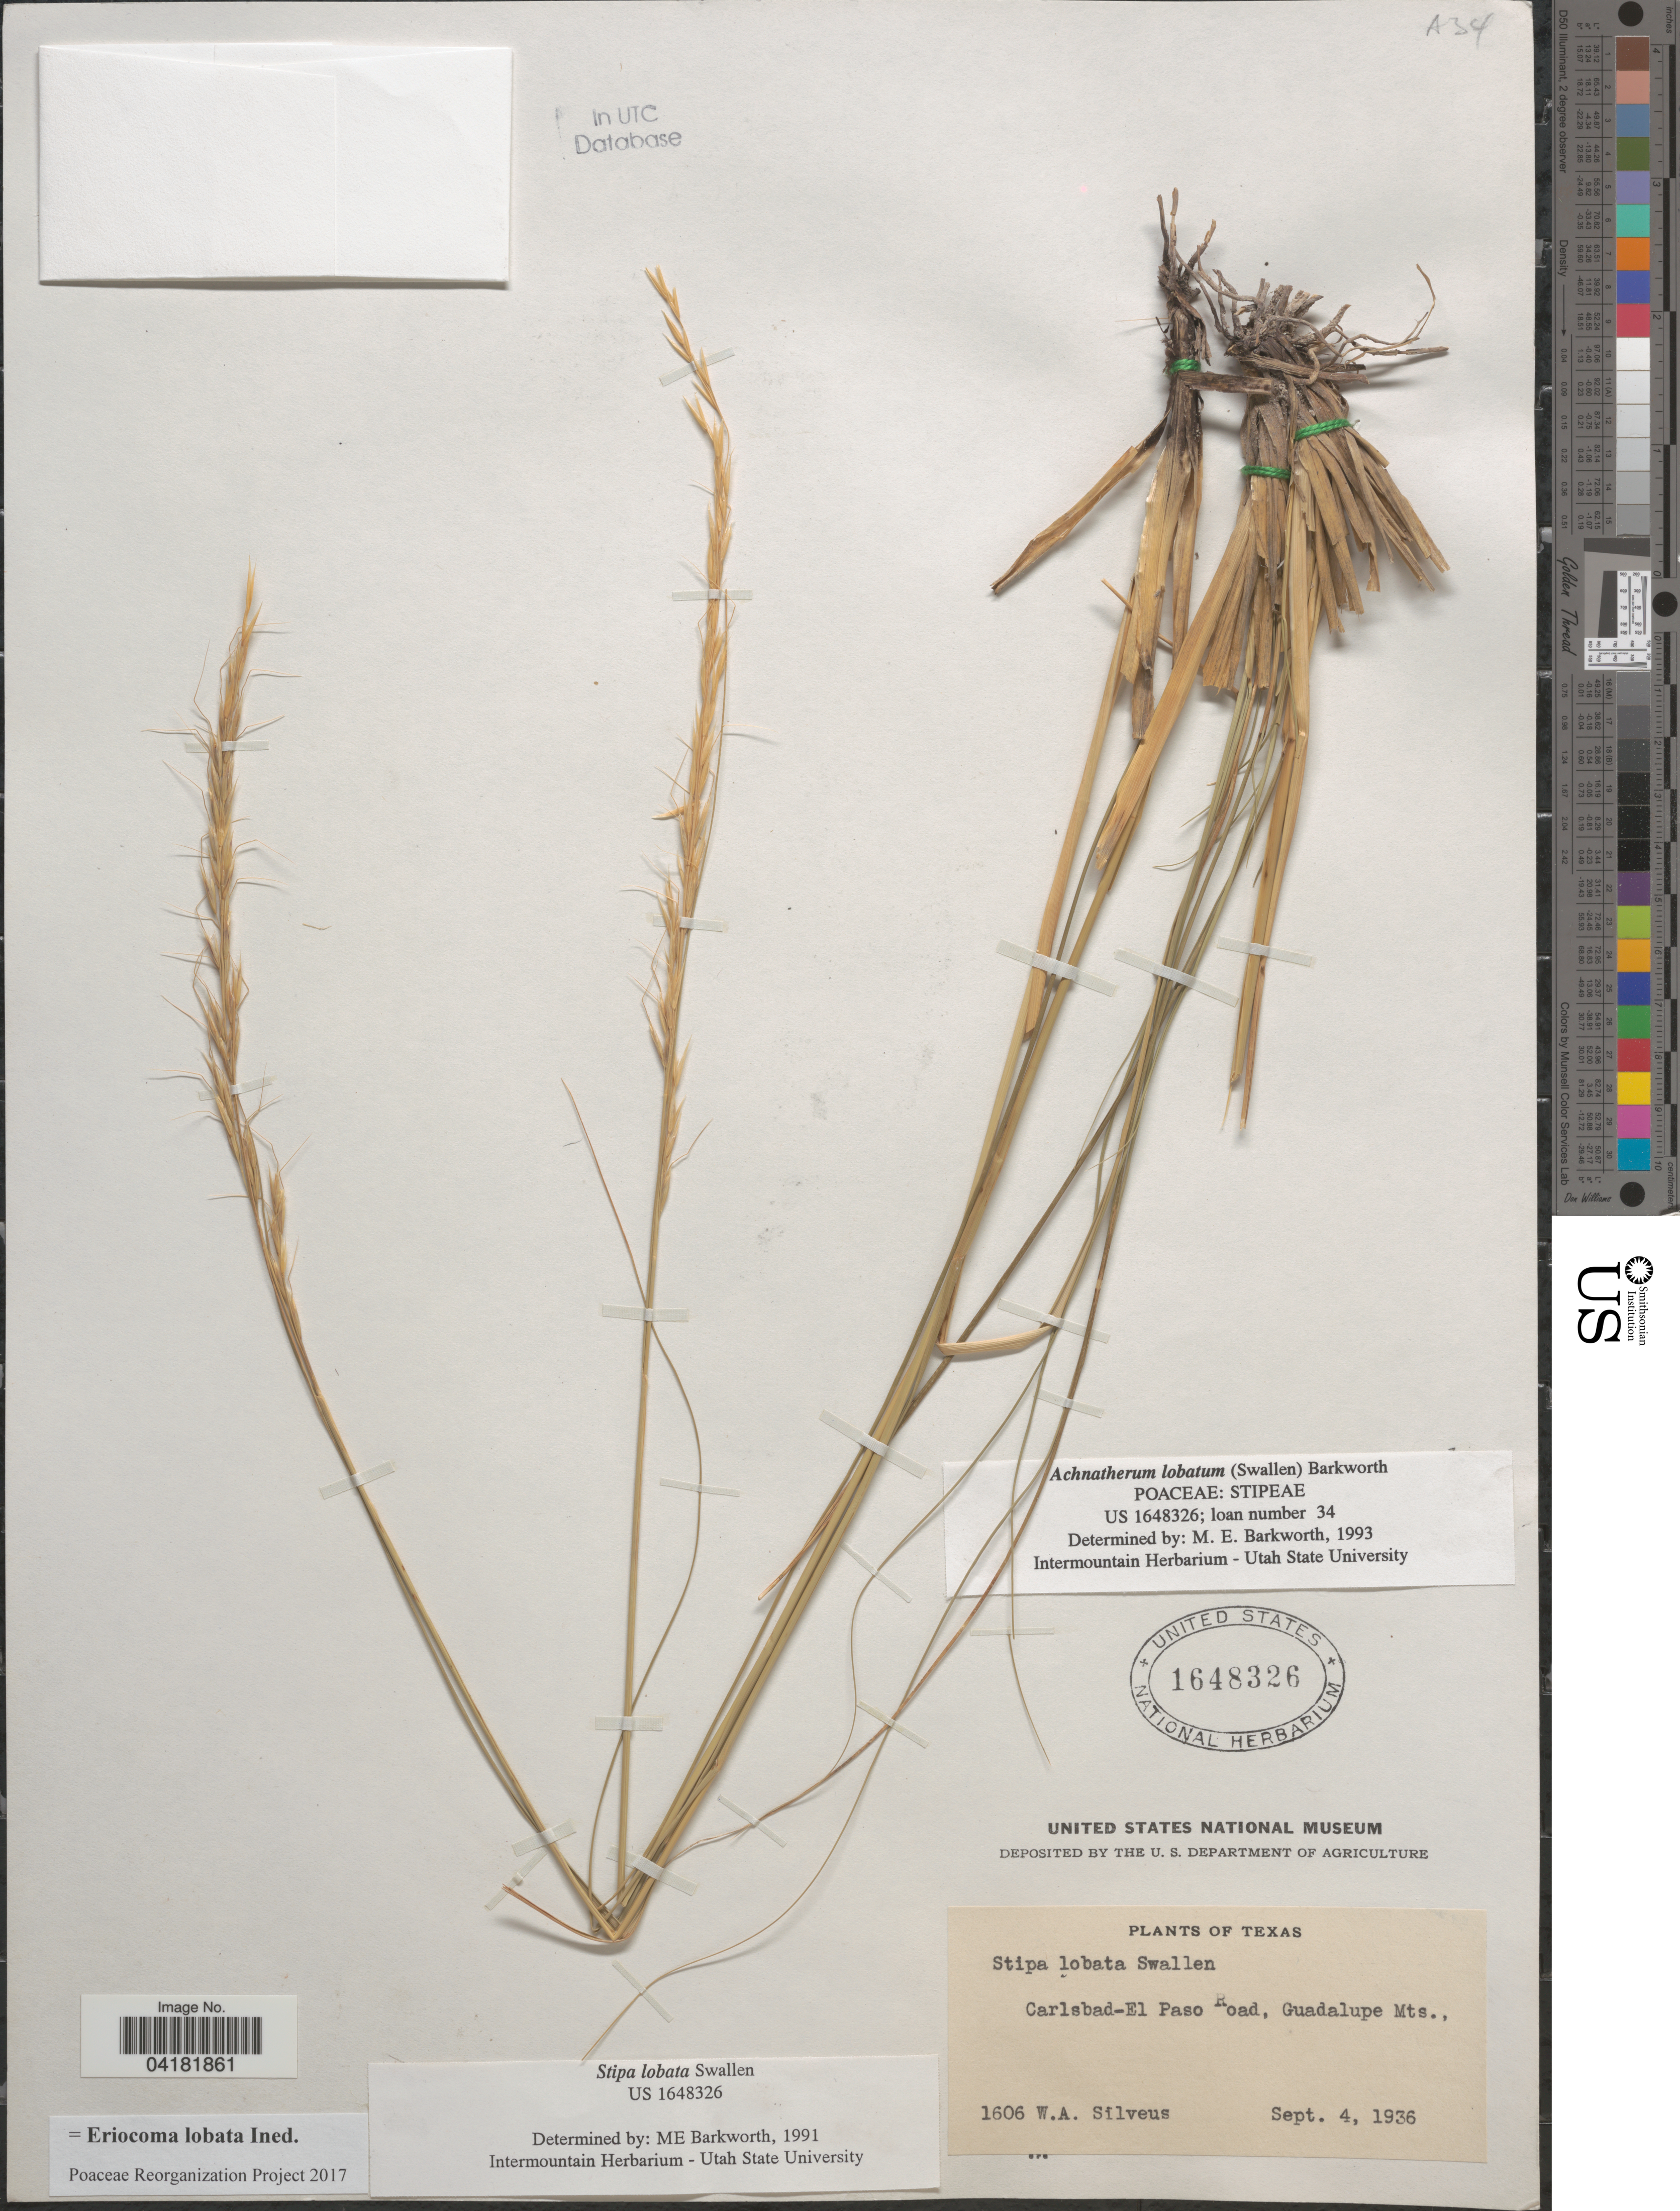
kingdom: Plantae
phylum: Tracheophyta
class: Liliopsida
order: Poales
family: Poaceae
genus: Eriocoma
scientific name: Eriocoma lobata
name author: (Swallen) Romasch.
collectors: W. Silveus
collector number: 1606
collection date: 1936-09-04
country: United States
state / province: Texas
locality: Carlsbad-El Paso Road, Guadalupe Mts.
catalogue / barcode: US 1648326